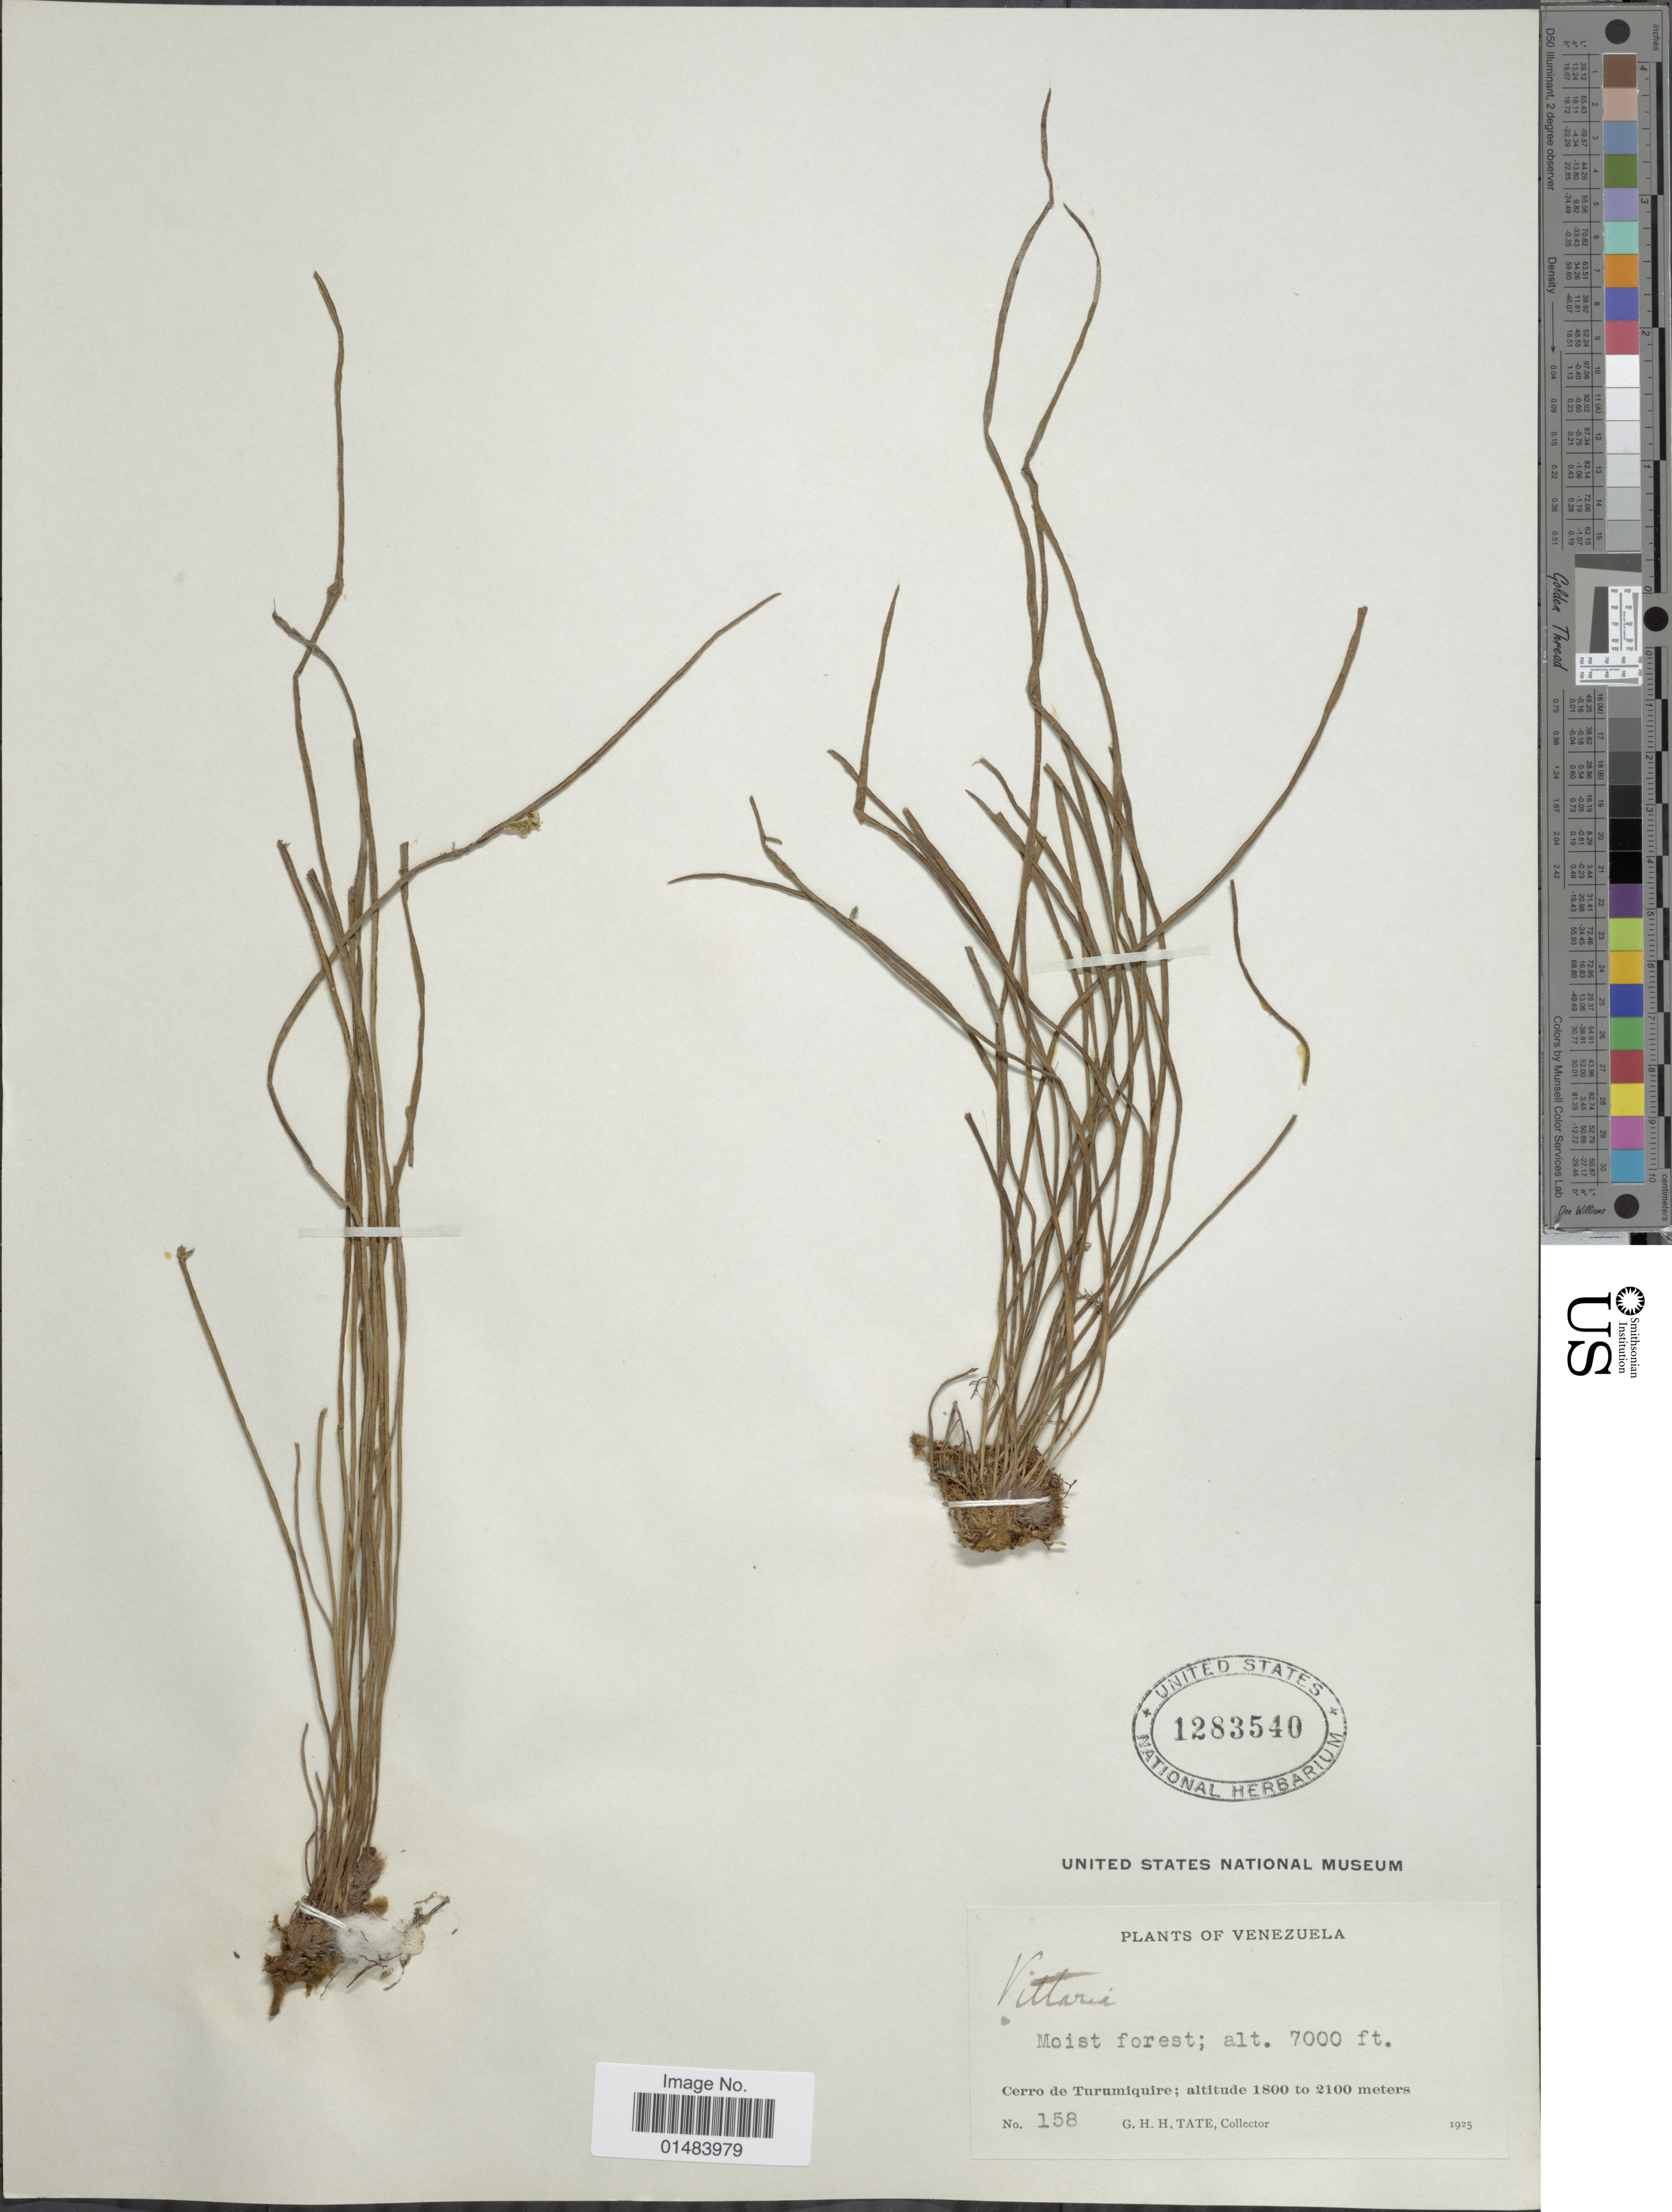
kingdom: Plantae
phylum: Tracheophyta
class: Polypodiopsida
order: Polypodiales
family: Pteridaceae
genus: Vittaria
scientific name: Vittaria graminifolia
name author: Kaulf.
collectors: G. H. H.Tate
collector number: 158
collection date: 1925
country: Venezuela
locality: Venezuela, Cerro de Turumiquire.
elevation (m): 2134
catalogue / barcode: US 1283540